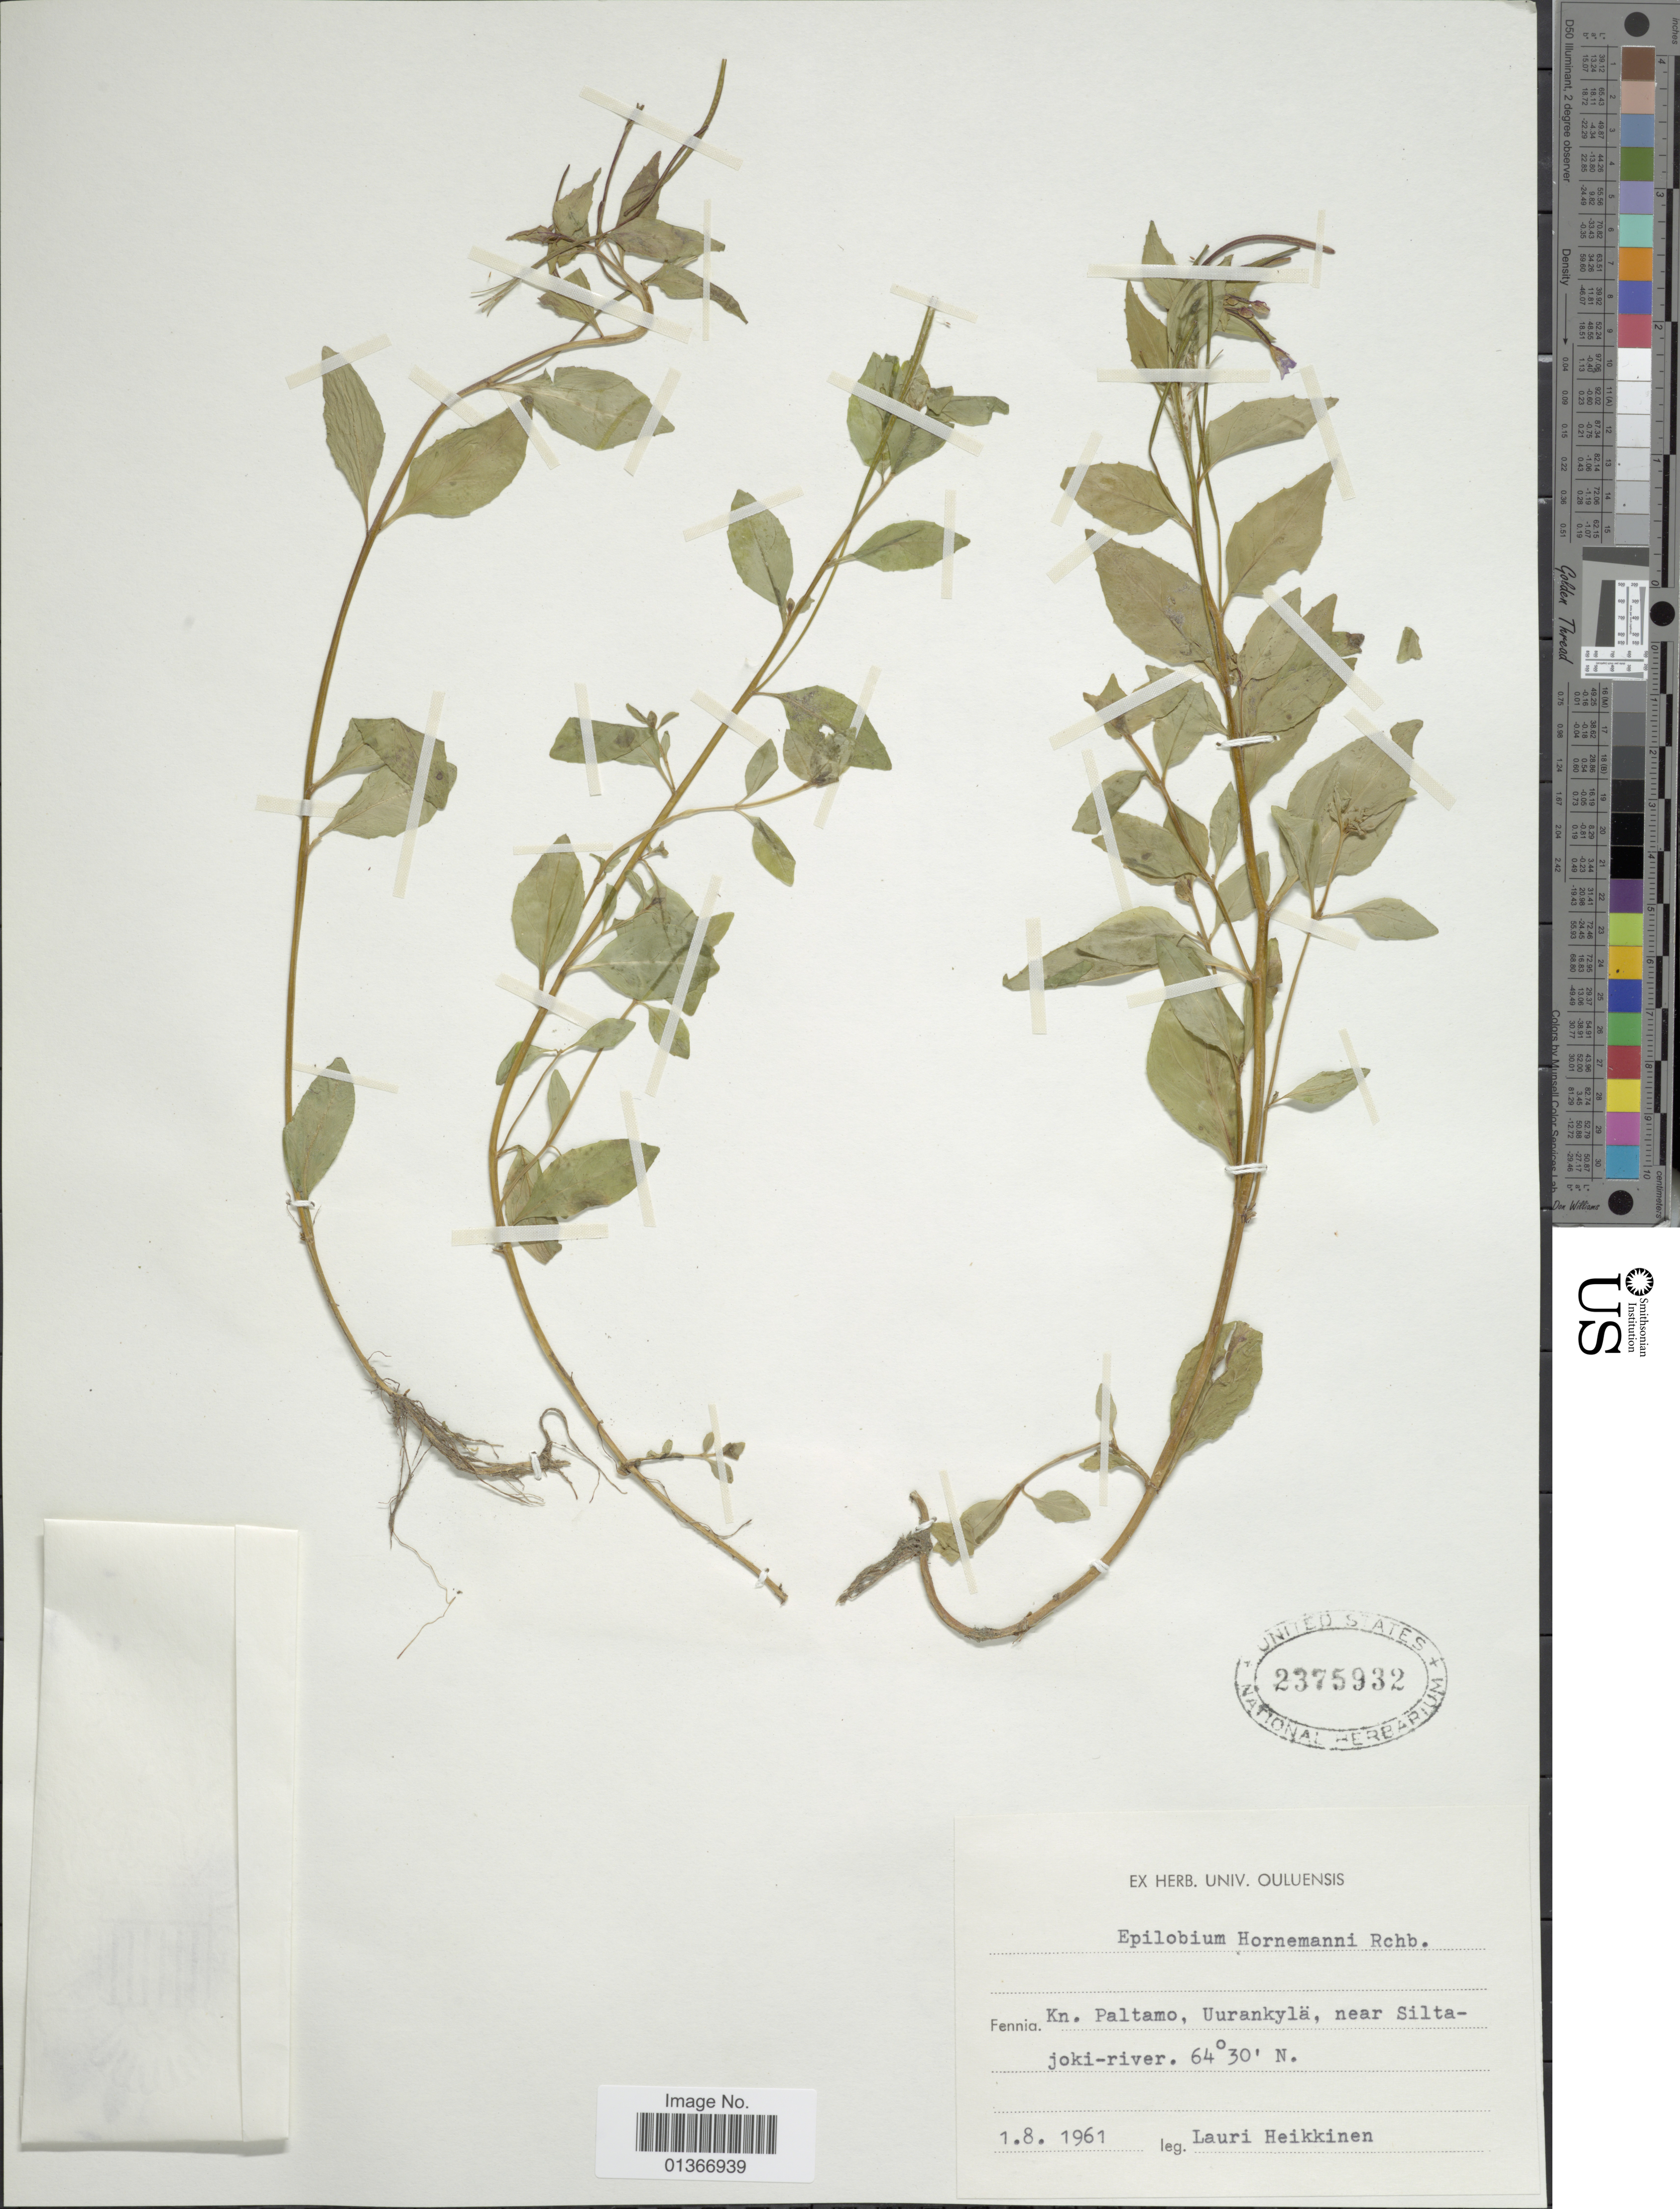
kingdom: Plantae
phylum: Tracheophyta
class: Magnoliopsida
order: Myrtales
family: Onagraceae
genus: Epilobium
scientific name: Epilobium hornemannii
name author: Rchb.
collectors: L. Heikkinen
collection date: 1961-08-01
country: Finland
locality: Fennia. Kn. Paltamo, Uurankylä, near Siltajoki-river.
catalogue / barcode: US 2375932